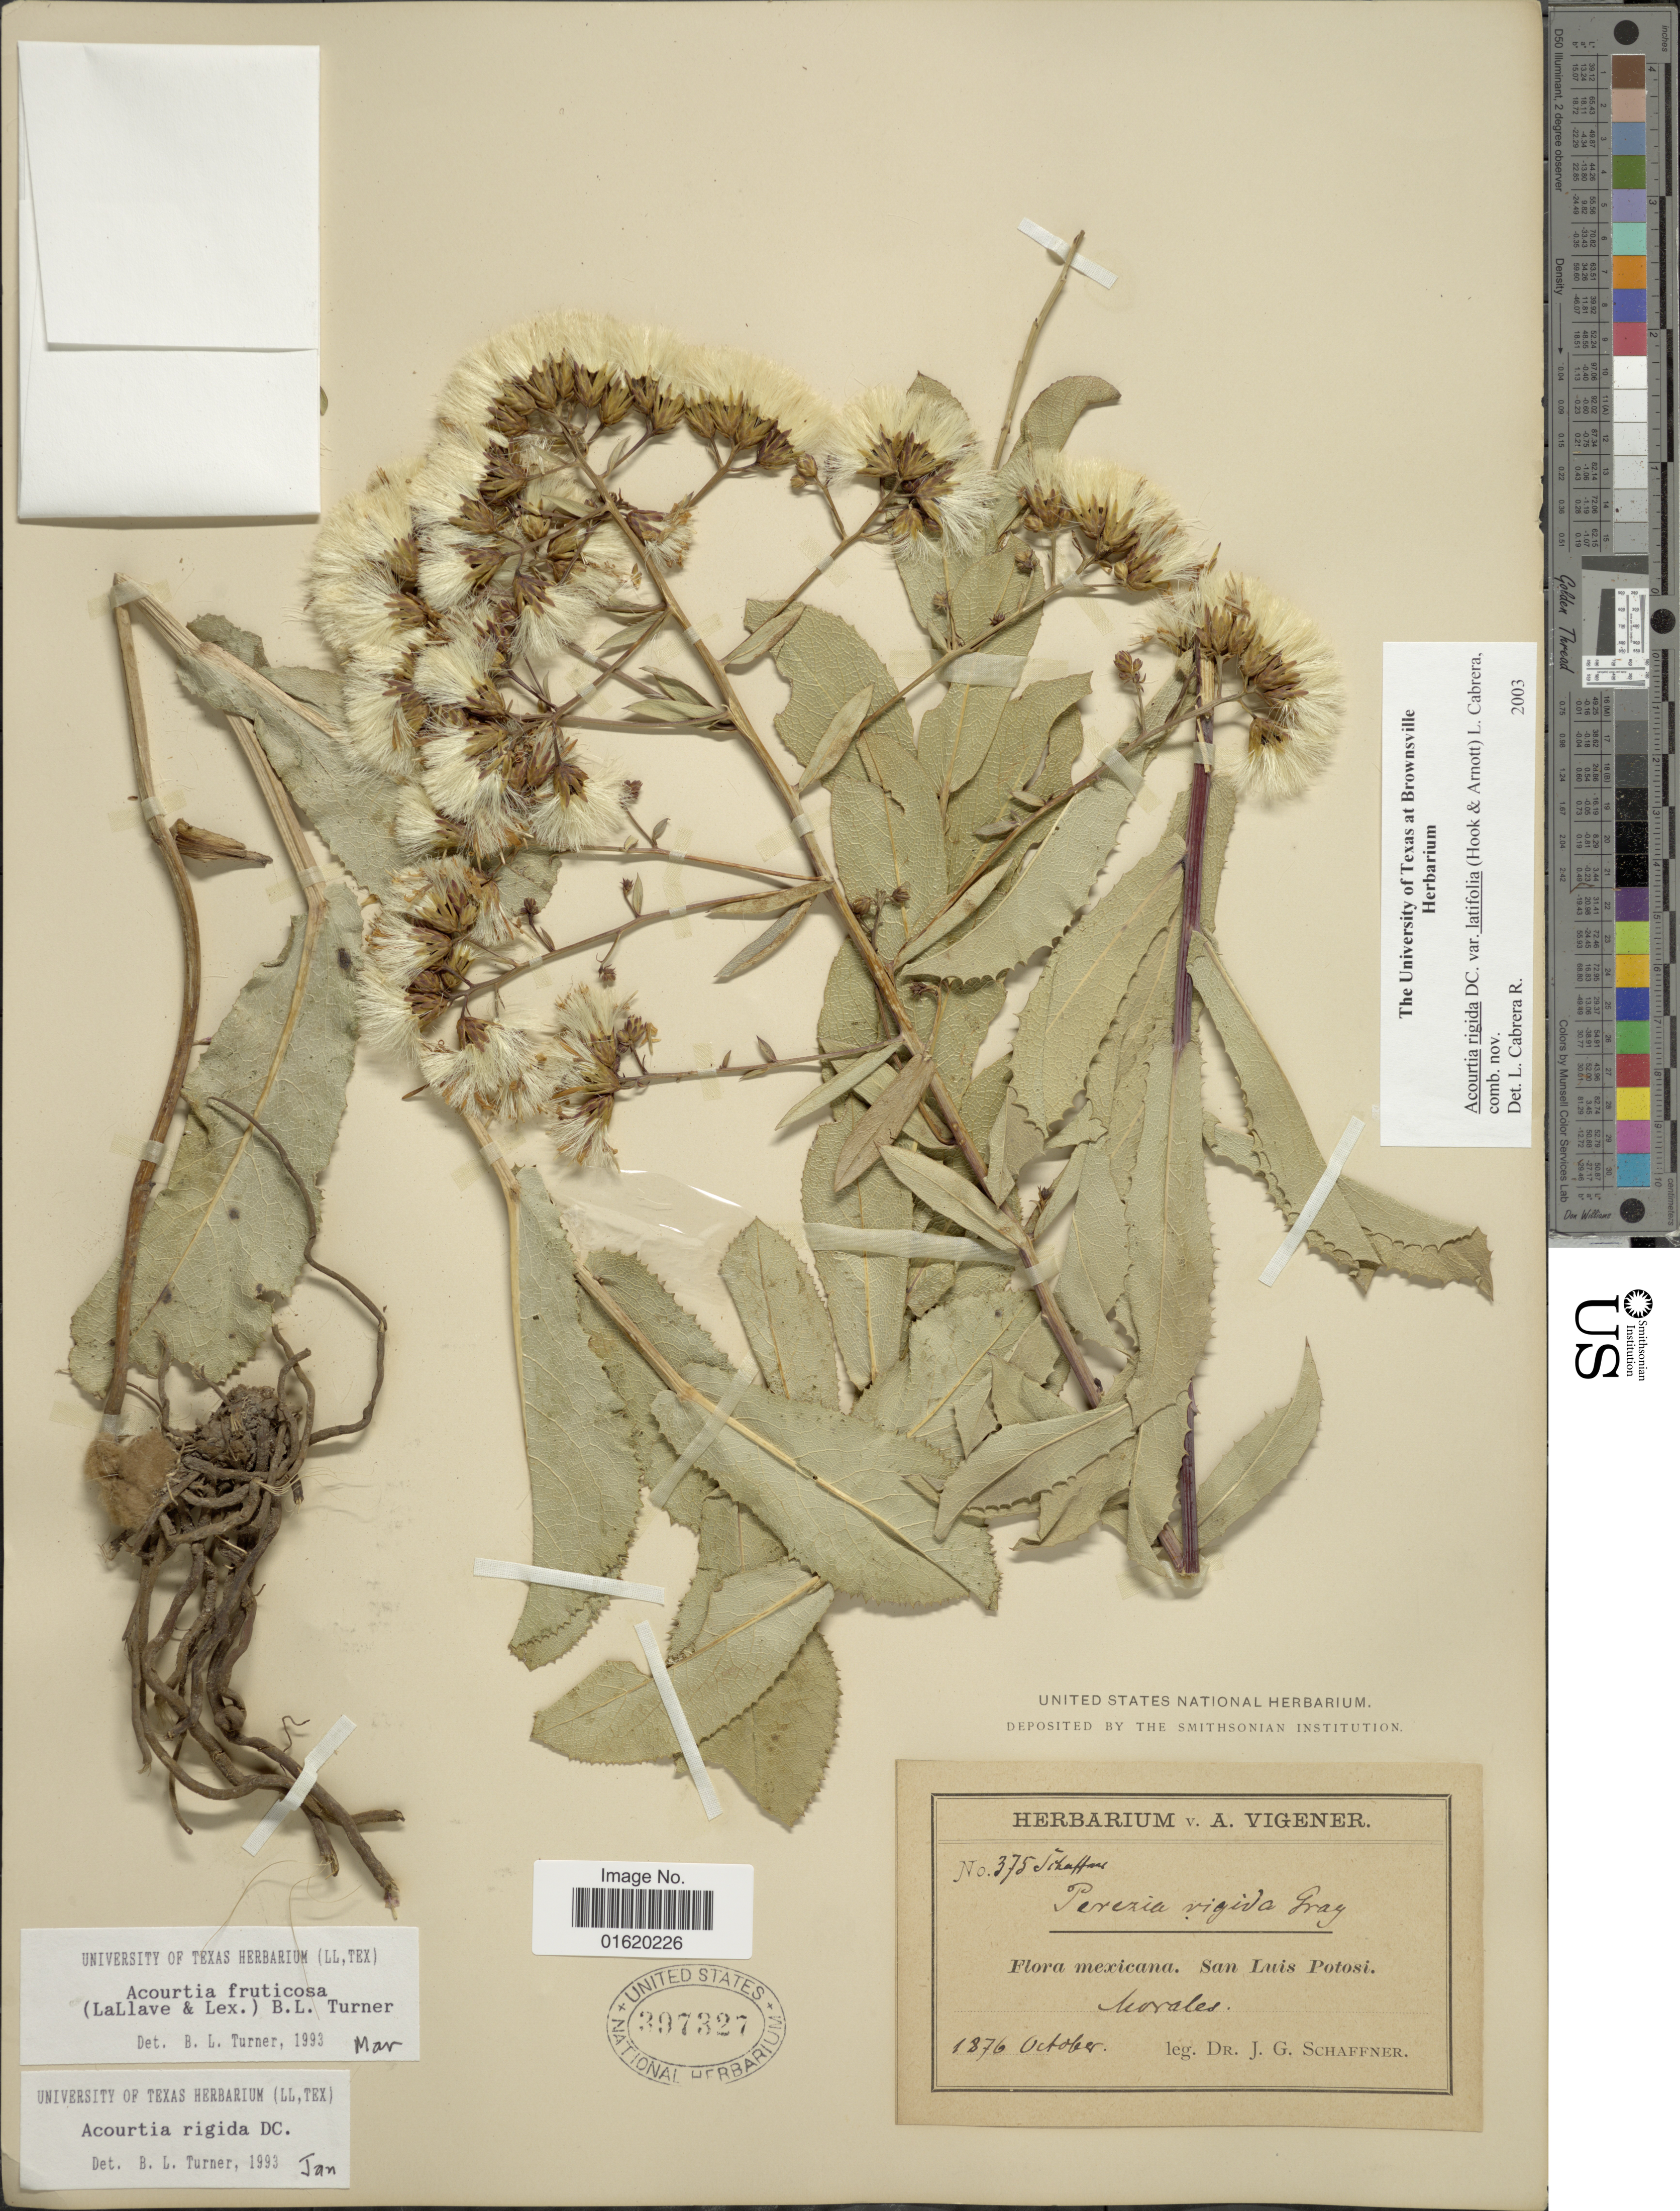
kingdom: Plantae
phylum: Tracheophyta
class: Magnoliopsida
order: Asterales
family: Asteraceae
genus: Acourtia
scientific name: Acourtia rigida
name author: DC.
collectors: J. G. Schaffner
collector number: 375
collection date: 1876-10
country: Mexico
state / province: San Luis Potosí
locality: Morales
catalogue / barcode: US 397327